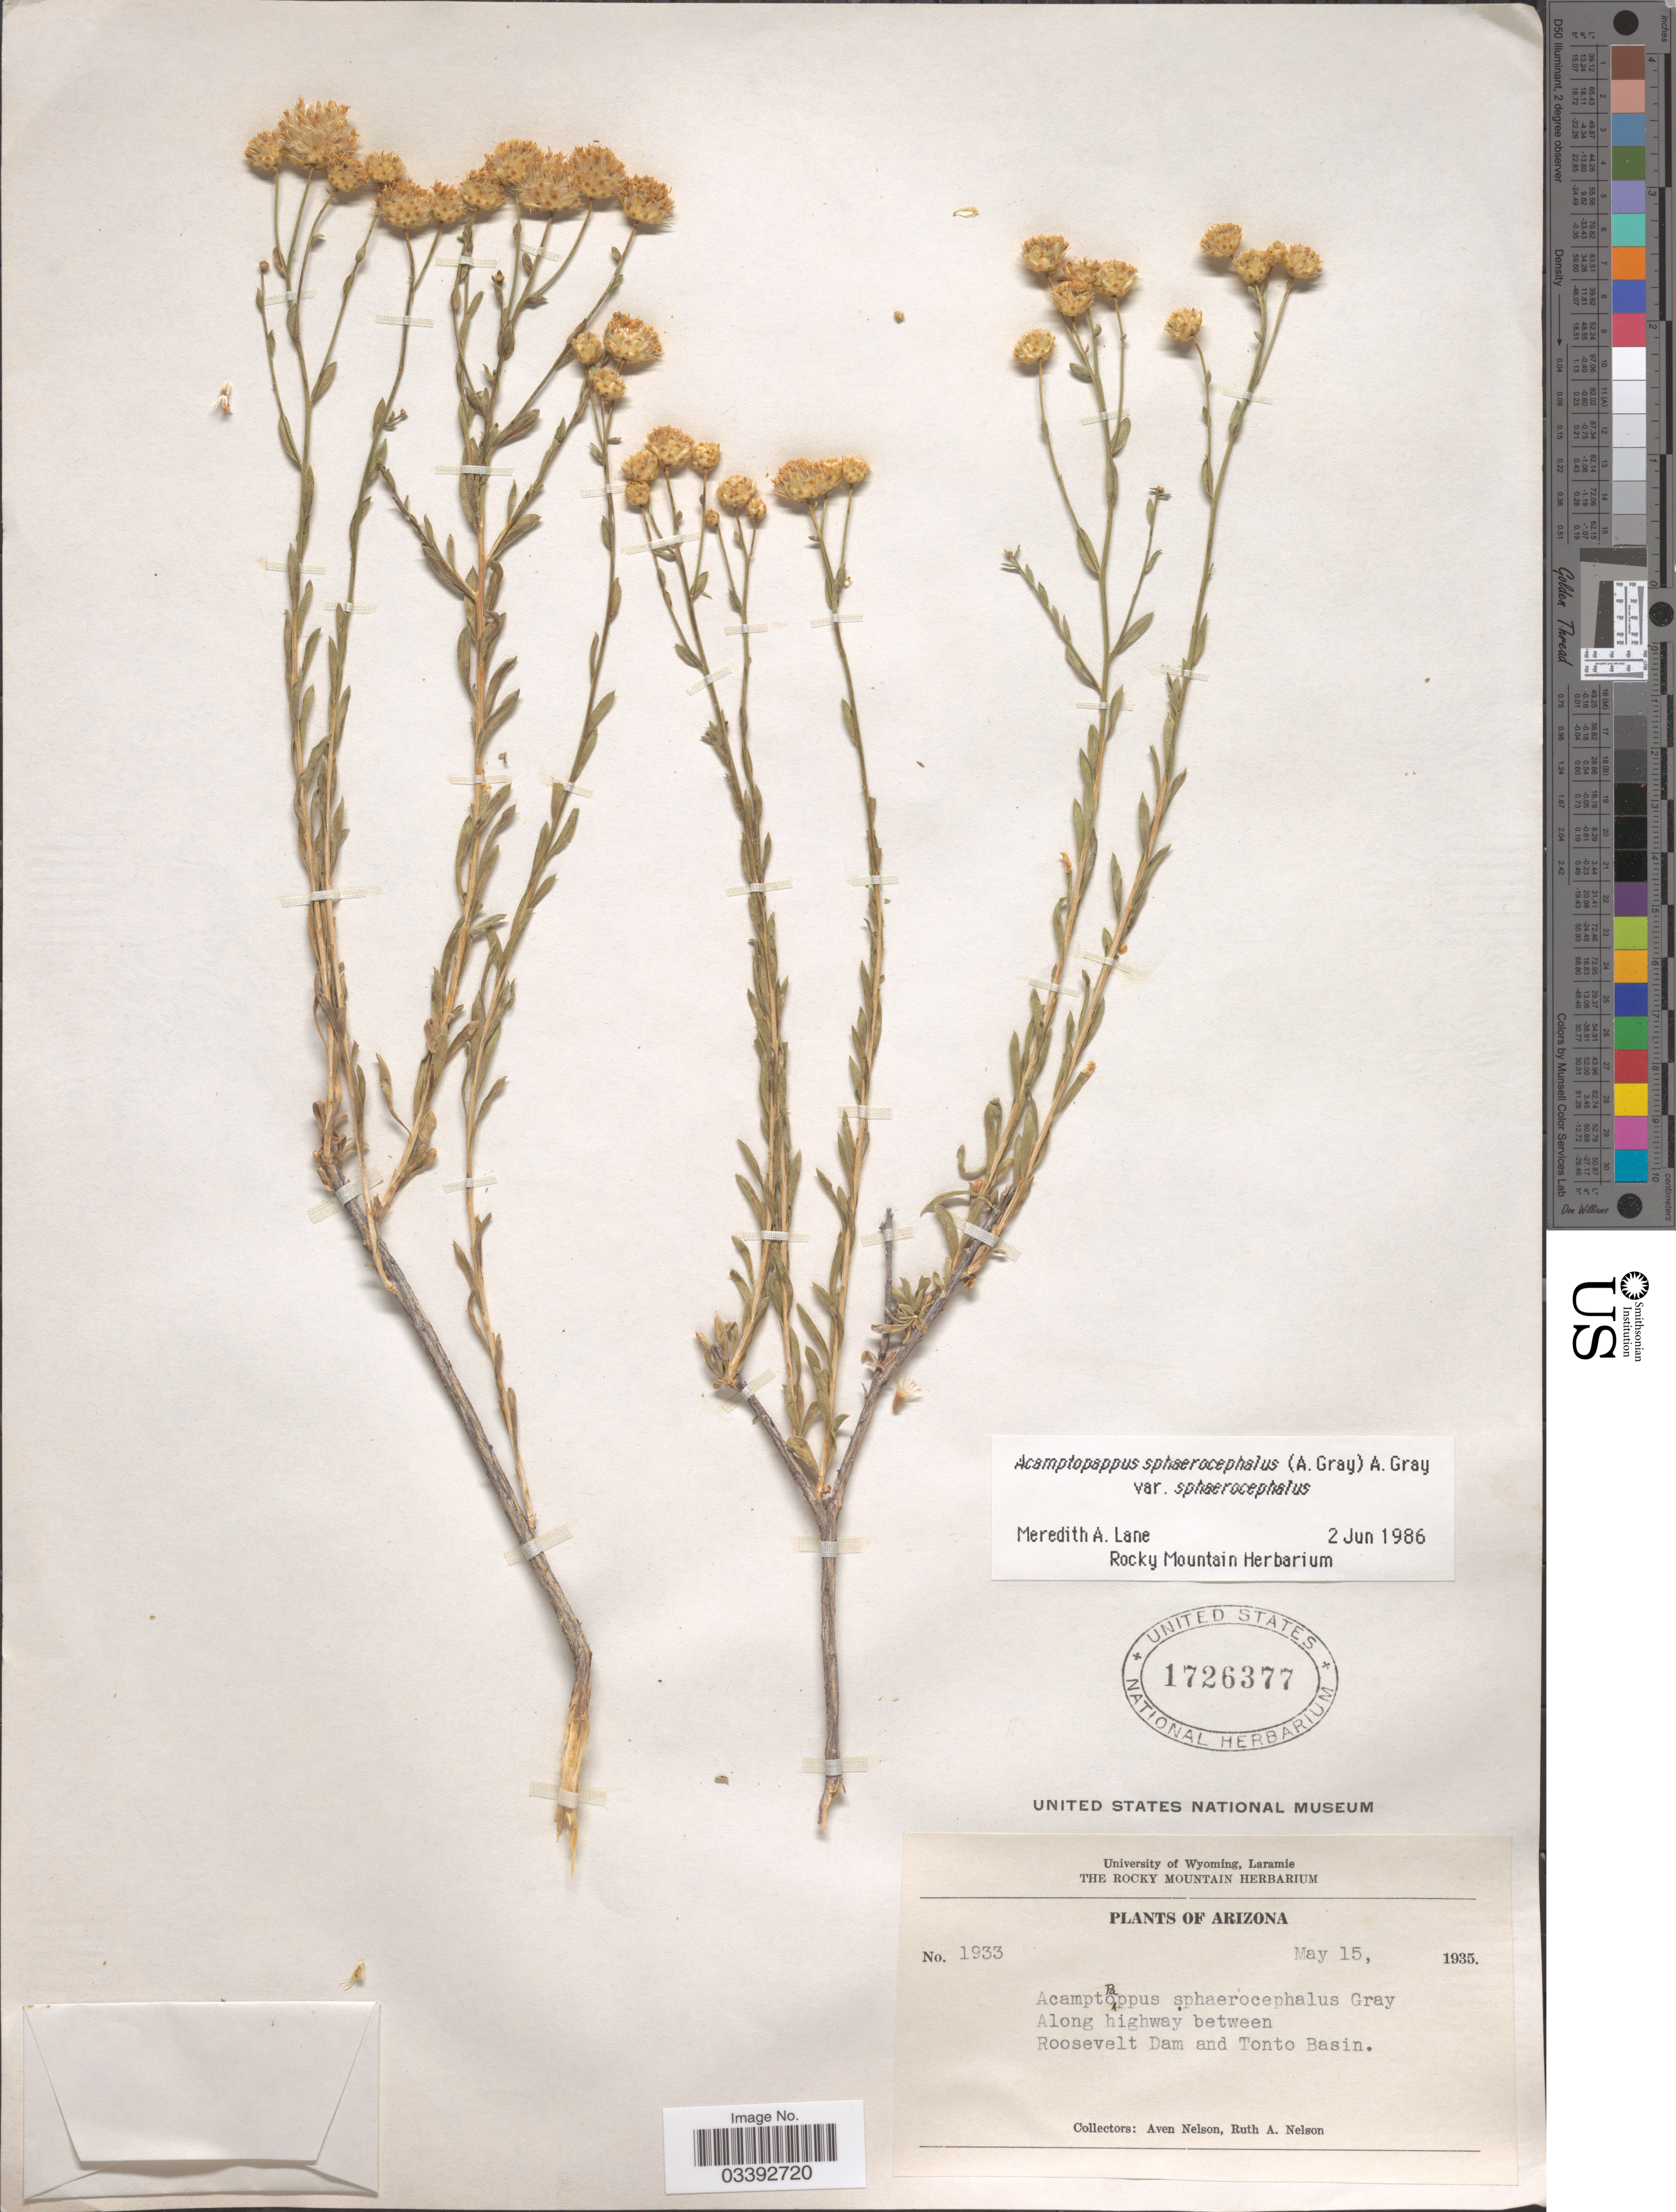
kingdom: Plantae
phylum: Tracheophyta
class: Magnoliopsida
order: Asterales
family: Asteraceae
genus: Acamptopappus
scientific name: Acamptopappus sphaerocephalus var. sphaerocephalus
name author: A. Gray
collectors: A. Nelson & R. A. Nelson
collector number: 1933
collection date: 1935-05-15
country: United States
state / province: Arizona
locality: Along highway between Roosevelt Dam and Tonto Basin.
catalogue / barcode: US 1726377